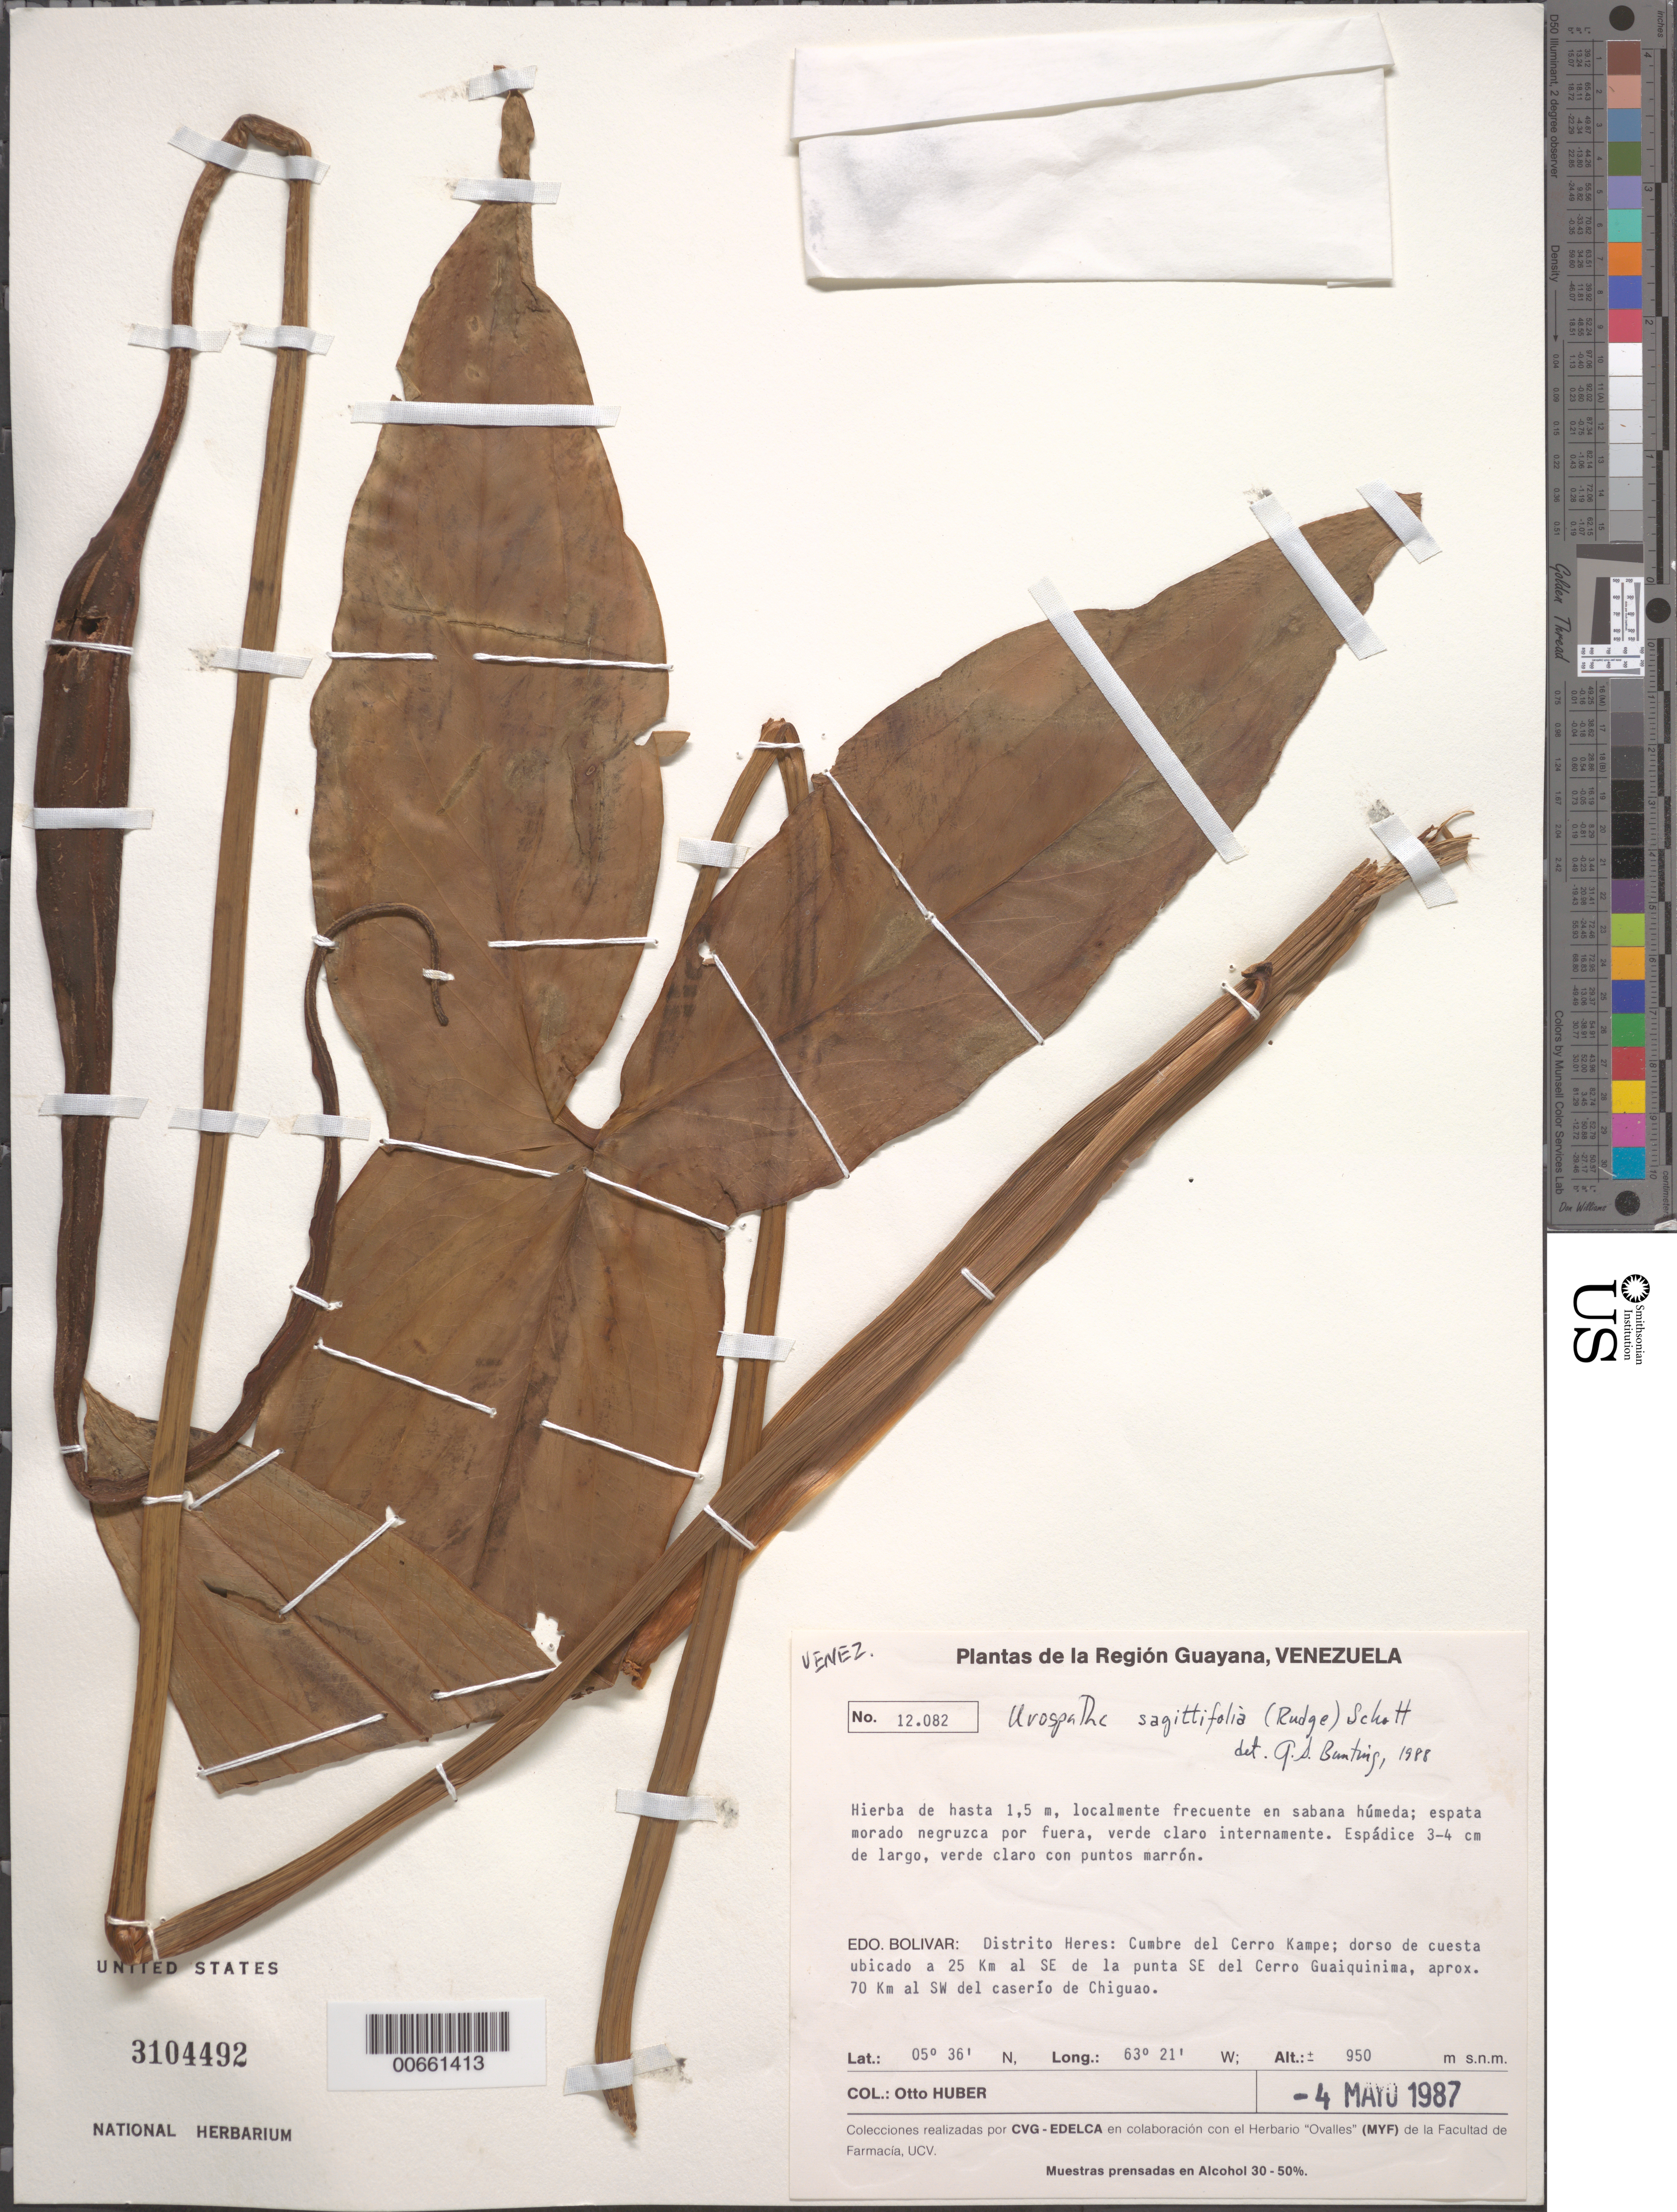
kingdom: Plantae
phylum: Tracheophyta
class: Liliopsida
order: Alismatales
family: Araceae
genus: Urospatha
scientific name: Urospatha sagittifolia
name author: (Rudge) Schott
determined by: Bunting, G. S.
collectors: O. Huber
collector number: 12082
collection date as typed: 4-May-87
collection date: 1987-05-04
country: Venezuela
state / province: Bolívar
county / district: Heres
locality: Cerro Kampe, cumbre; 25 km al SE de la punta SE del Cerro Guaiquinima, aprox 70cm al SE del caserío de Chiguao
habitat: Humid savanna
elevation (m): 950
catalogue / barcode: US 3104492